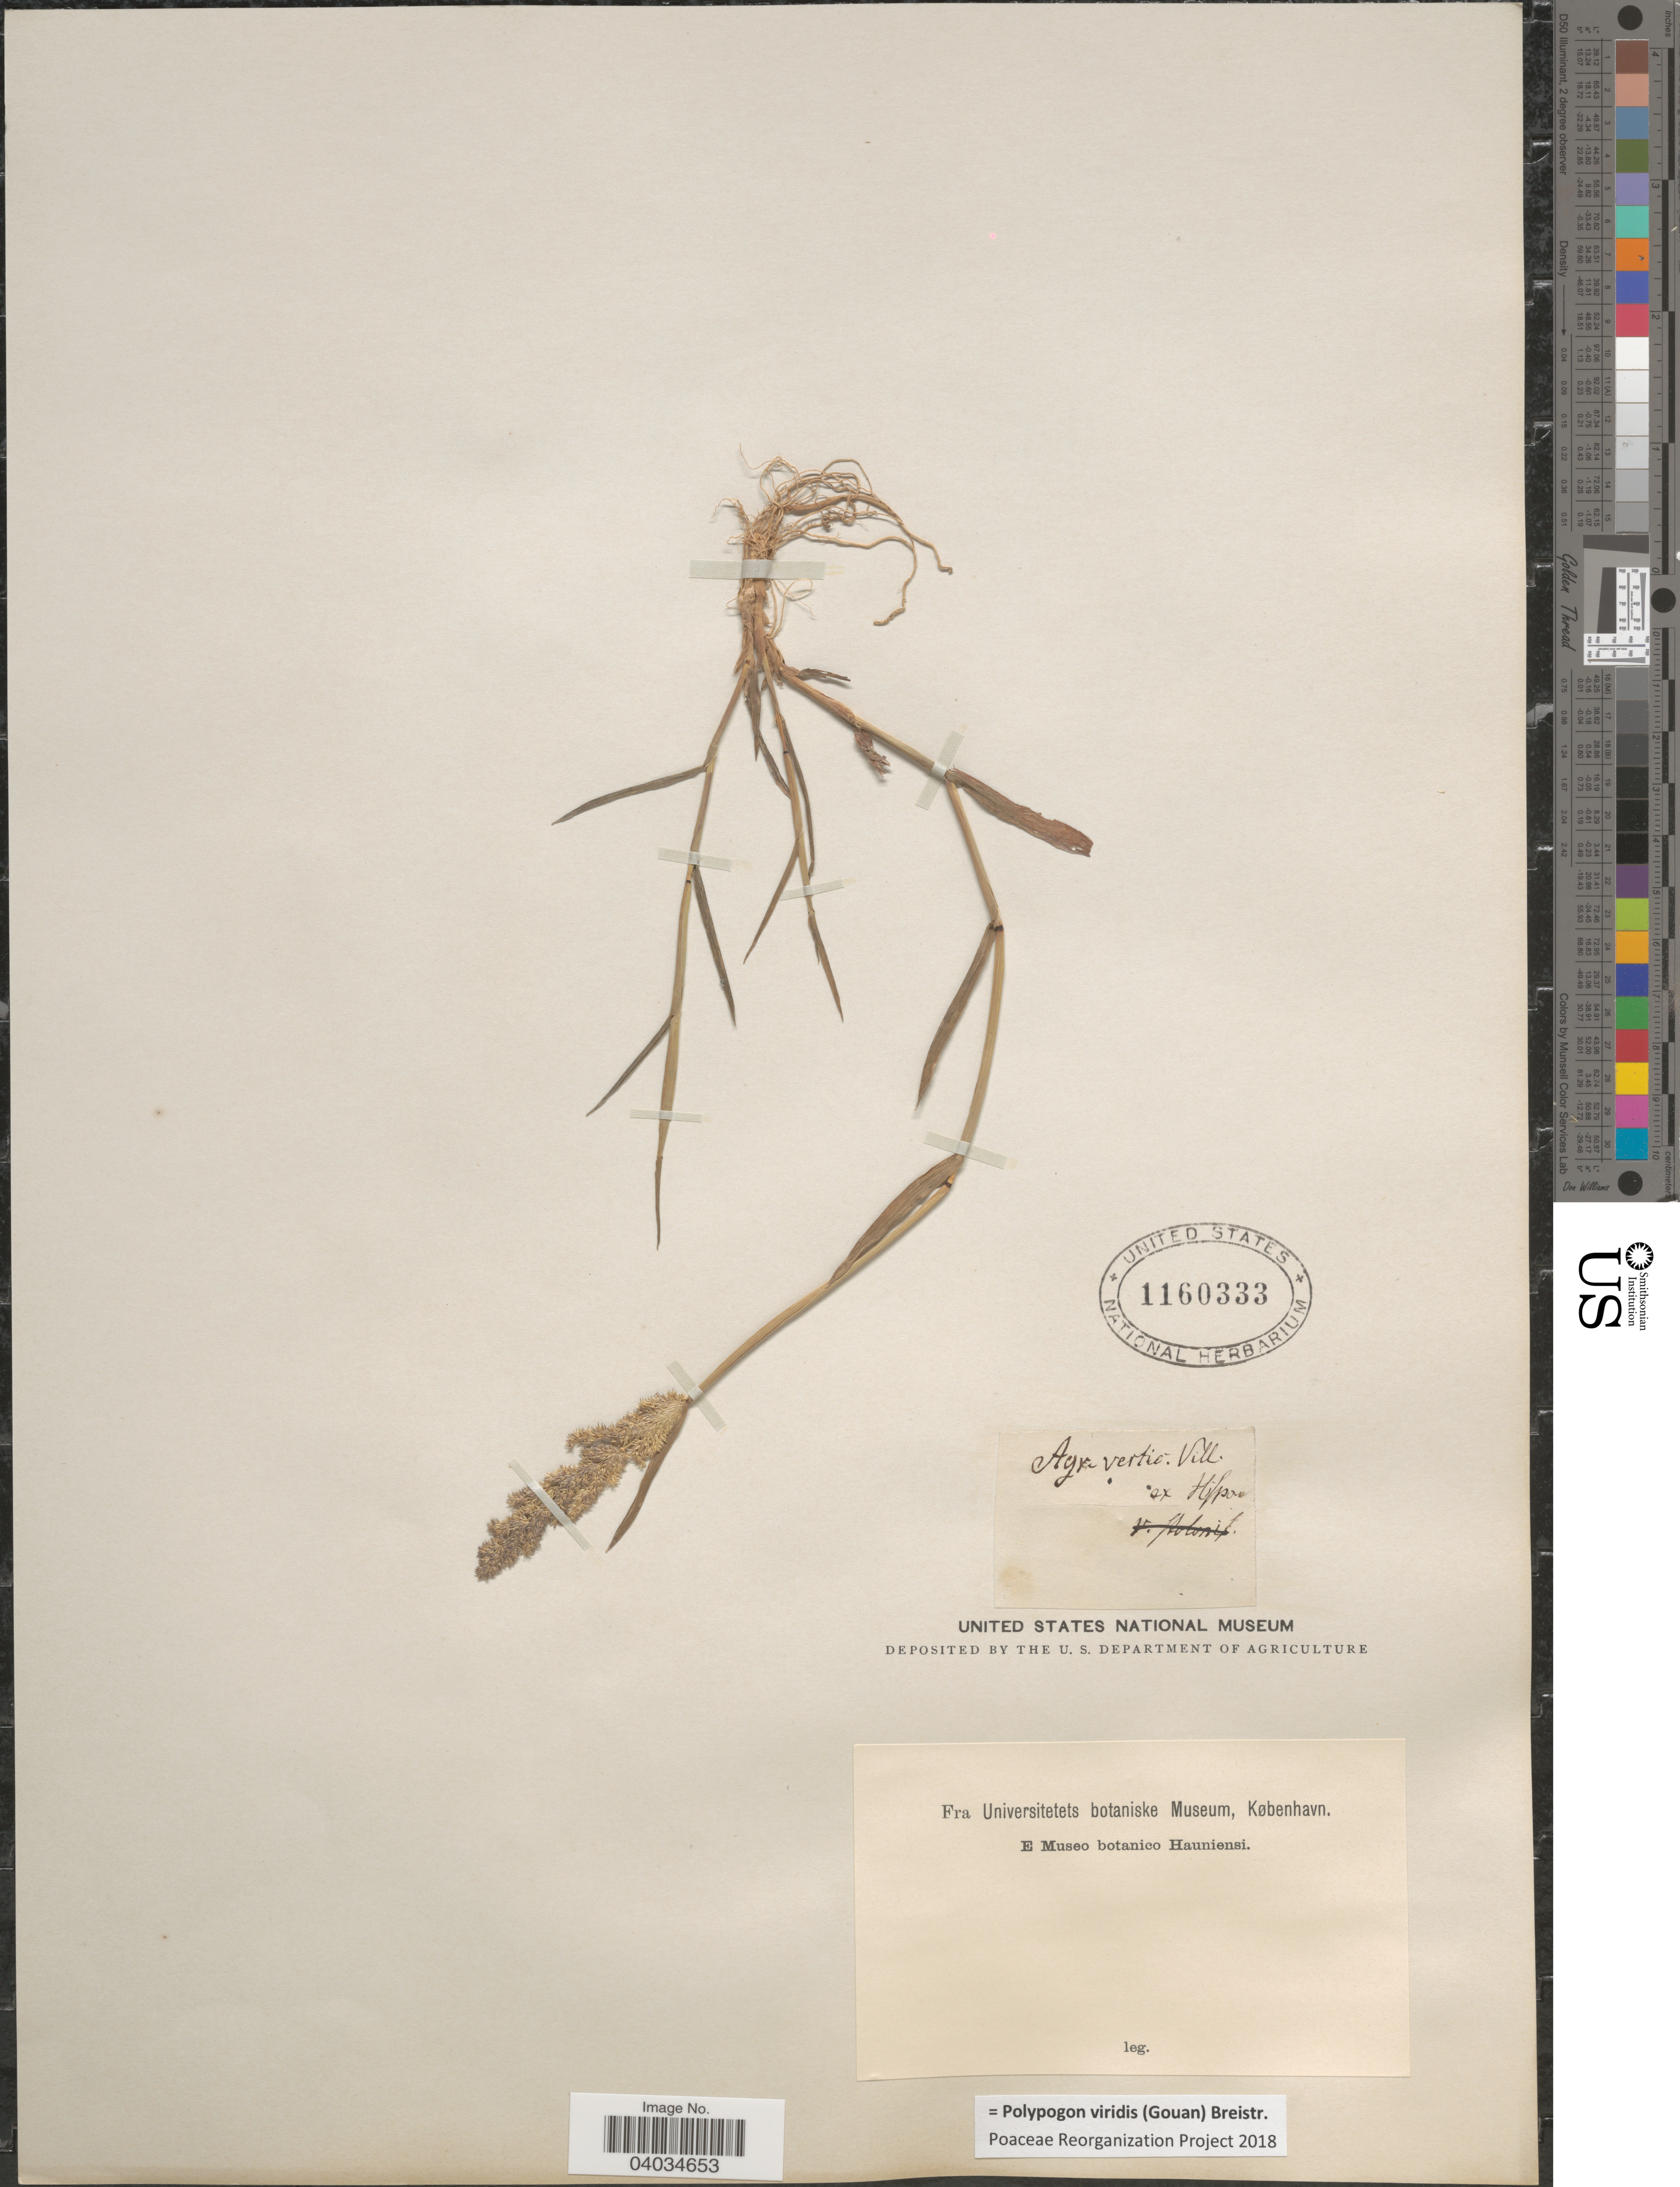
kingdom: Plantae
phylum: Tracheophyta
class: Liliopsida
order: Poales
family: Poaceae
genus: Polypogon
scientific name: Polypogon viridis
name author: (Gouan) Breistroffer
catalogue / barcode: US 1160333